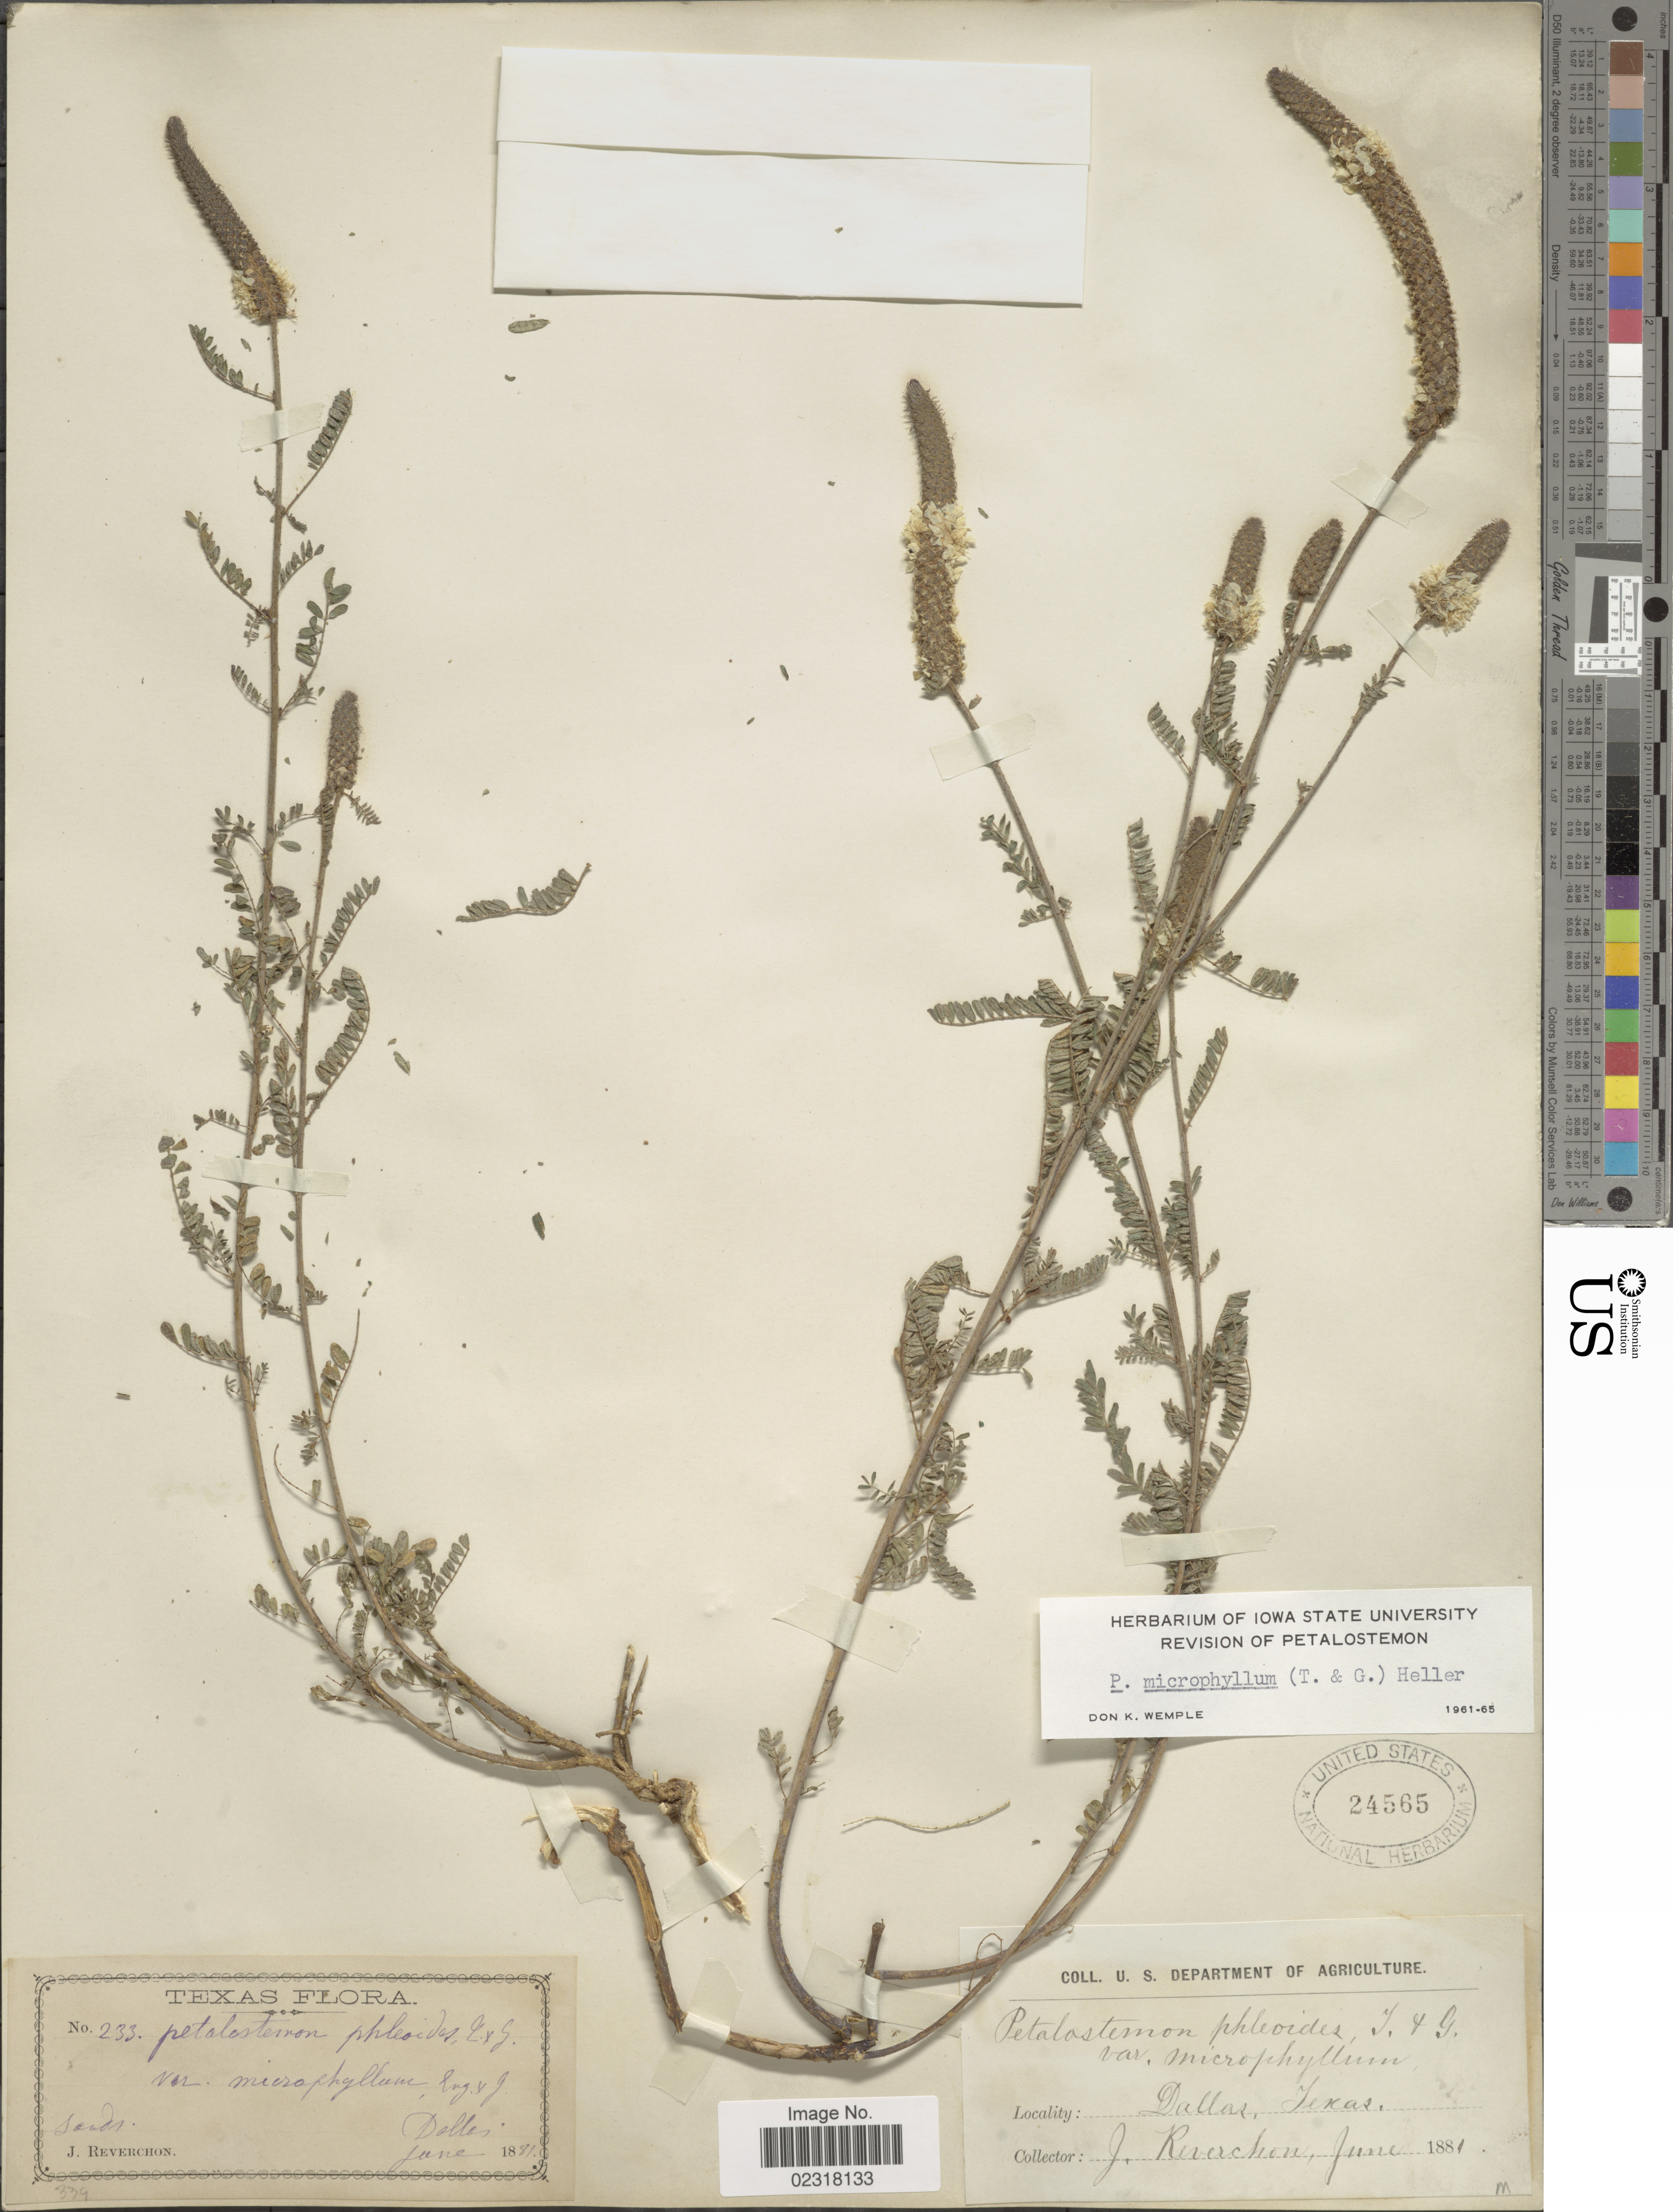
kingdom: Plantae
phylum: Tracheophyta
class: Magnoliopsida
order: Fabales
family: Fabaceae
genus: Dalea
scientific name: Dalea phleoides var. microphylla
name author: (Torr. & A. Gray) Barneby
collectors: J. Reverchon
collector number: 233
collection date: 1881-06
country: United States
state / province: Texas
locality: Dallas, sands.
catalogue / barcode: US 24565